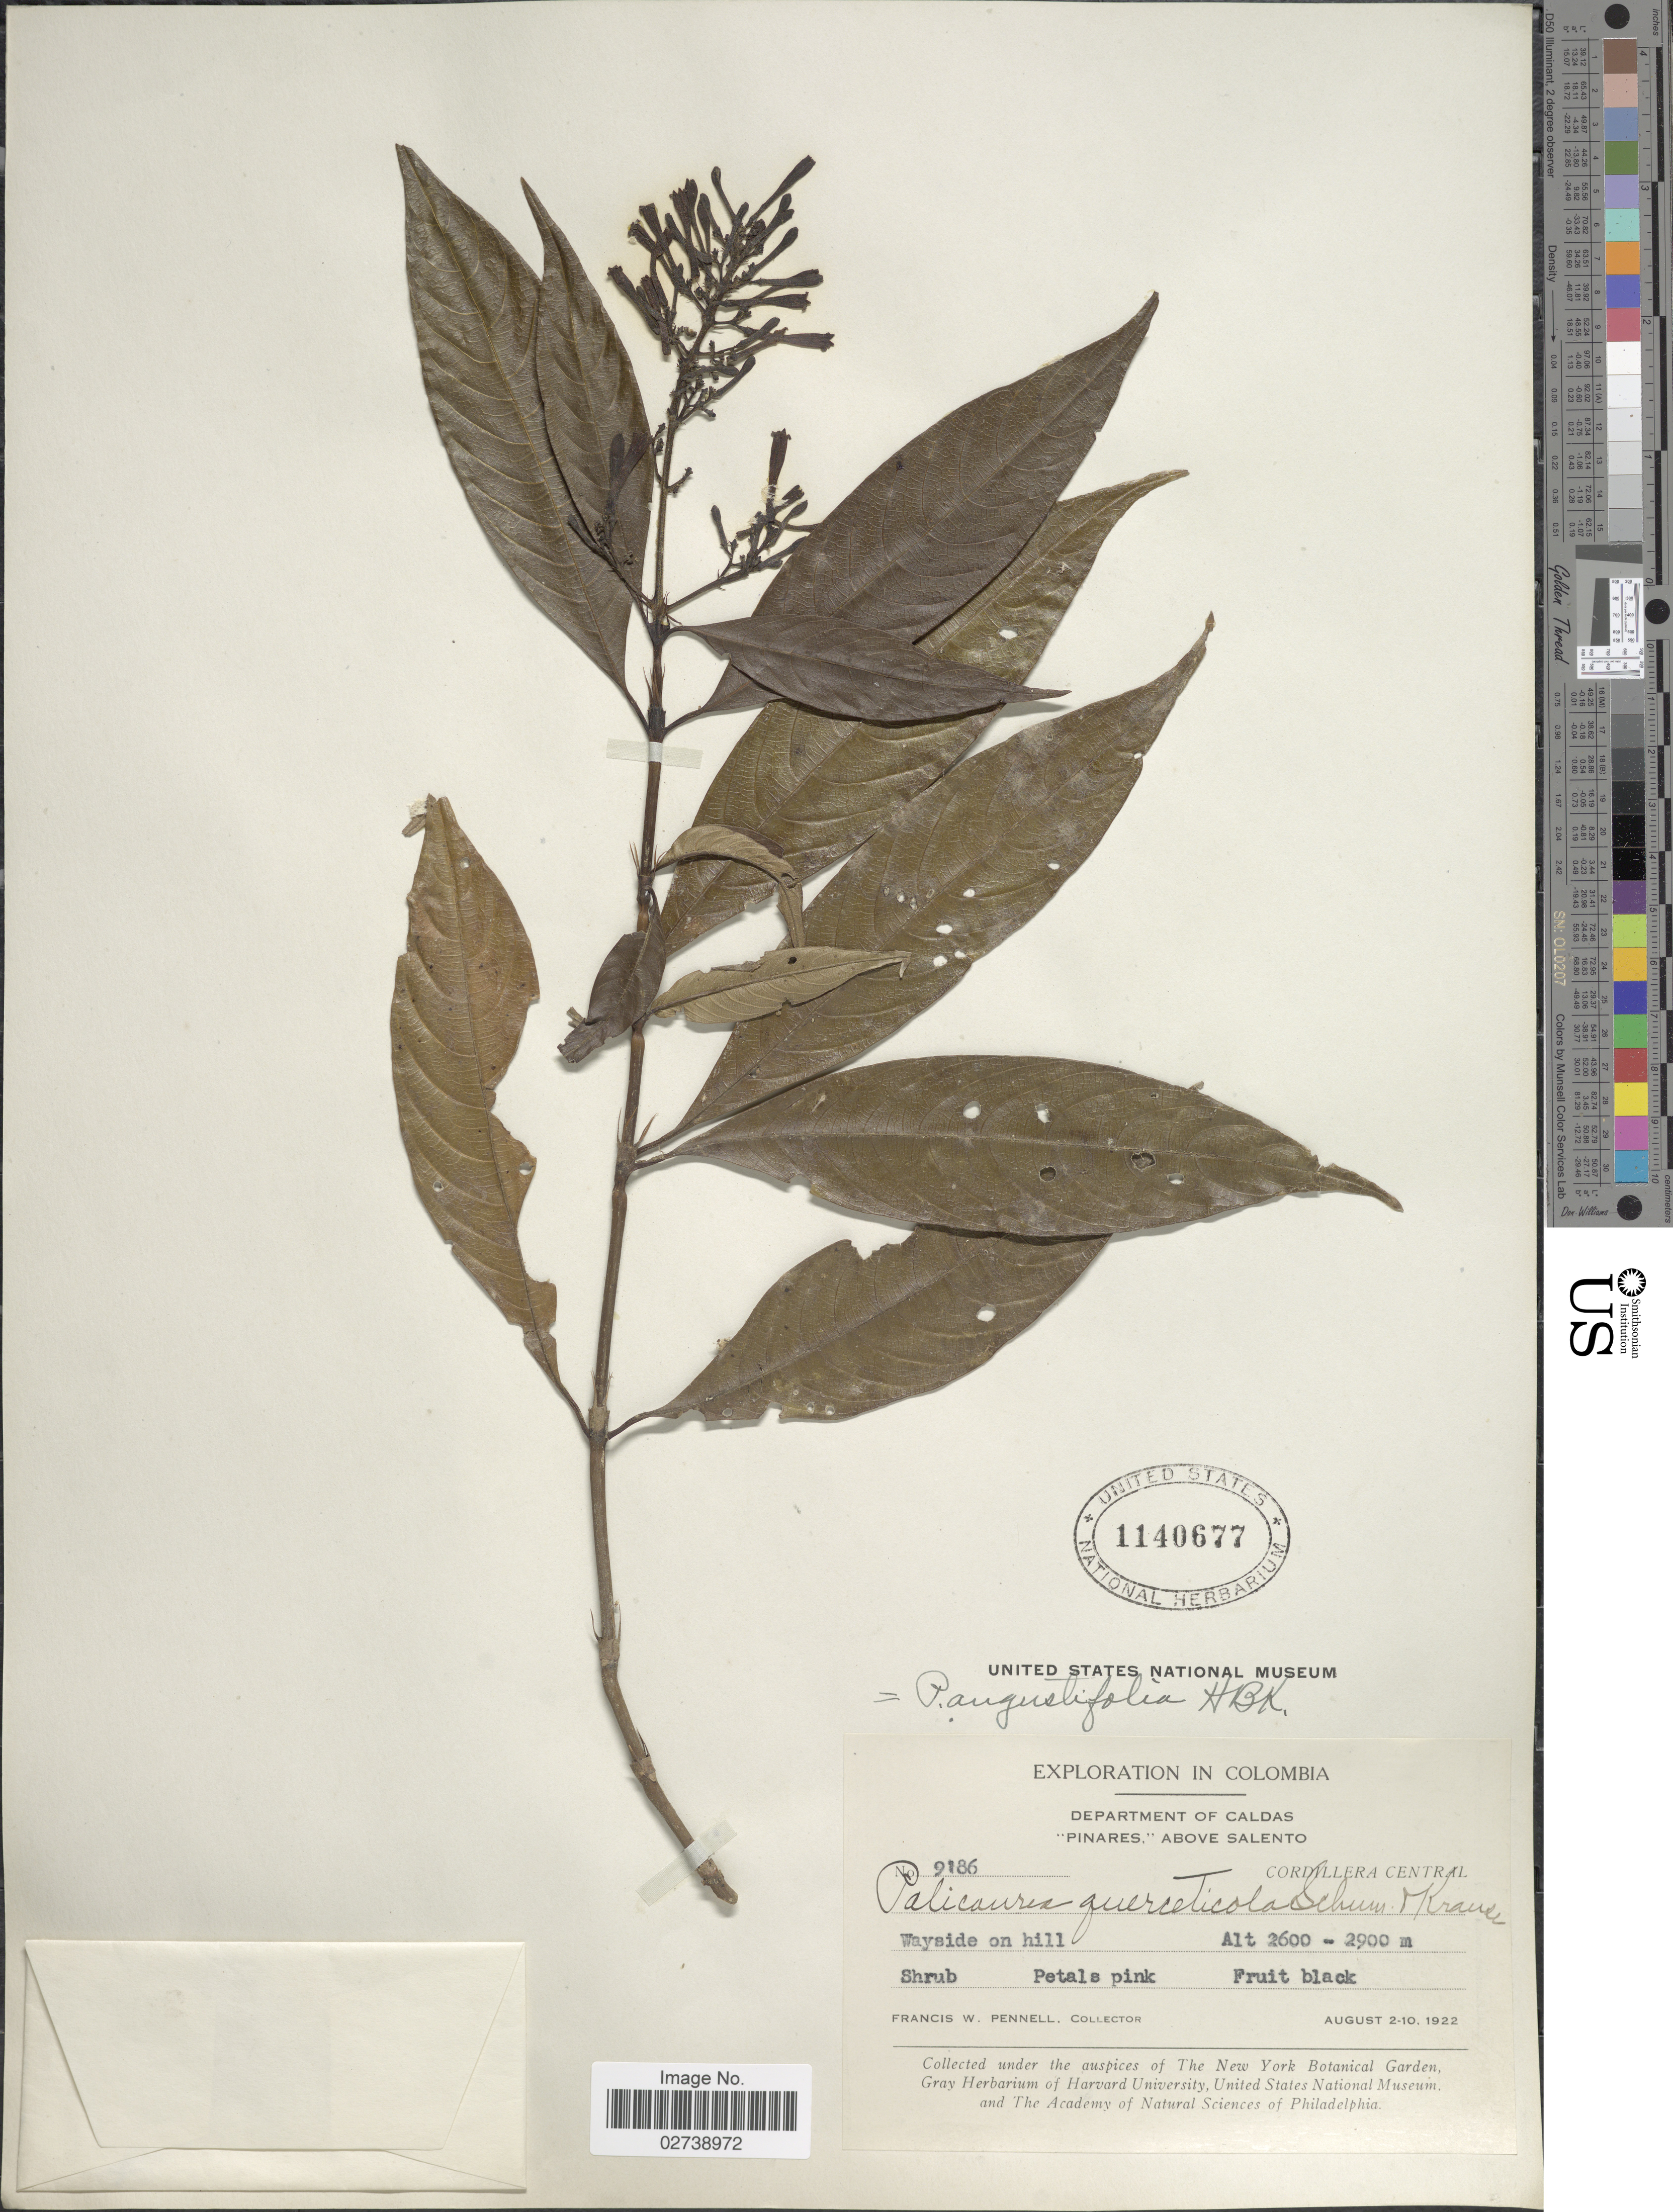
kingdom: Plantae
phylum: Tracheophyta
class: Magnoliopsida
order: Gentianales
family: Rubiaceae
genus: Palicourea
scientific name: Palicourea angustifolia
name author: Kunth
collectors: E. Williams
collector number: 9186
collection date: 1922-08-02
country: Colombia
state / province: Caldas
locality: Department of Caldas "Pinares," Above Salento. Cordillera Central. Wayside on hill.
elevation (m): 2600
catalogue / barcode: US 1140677